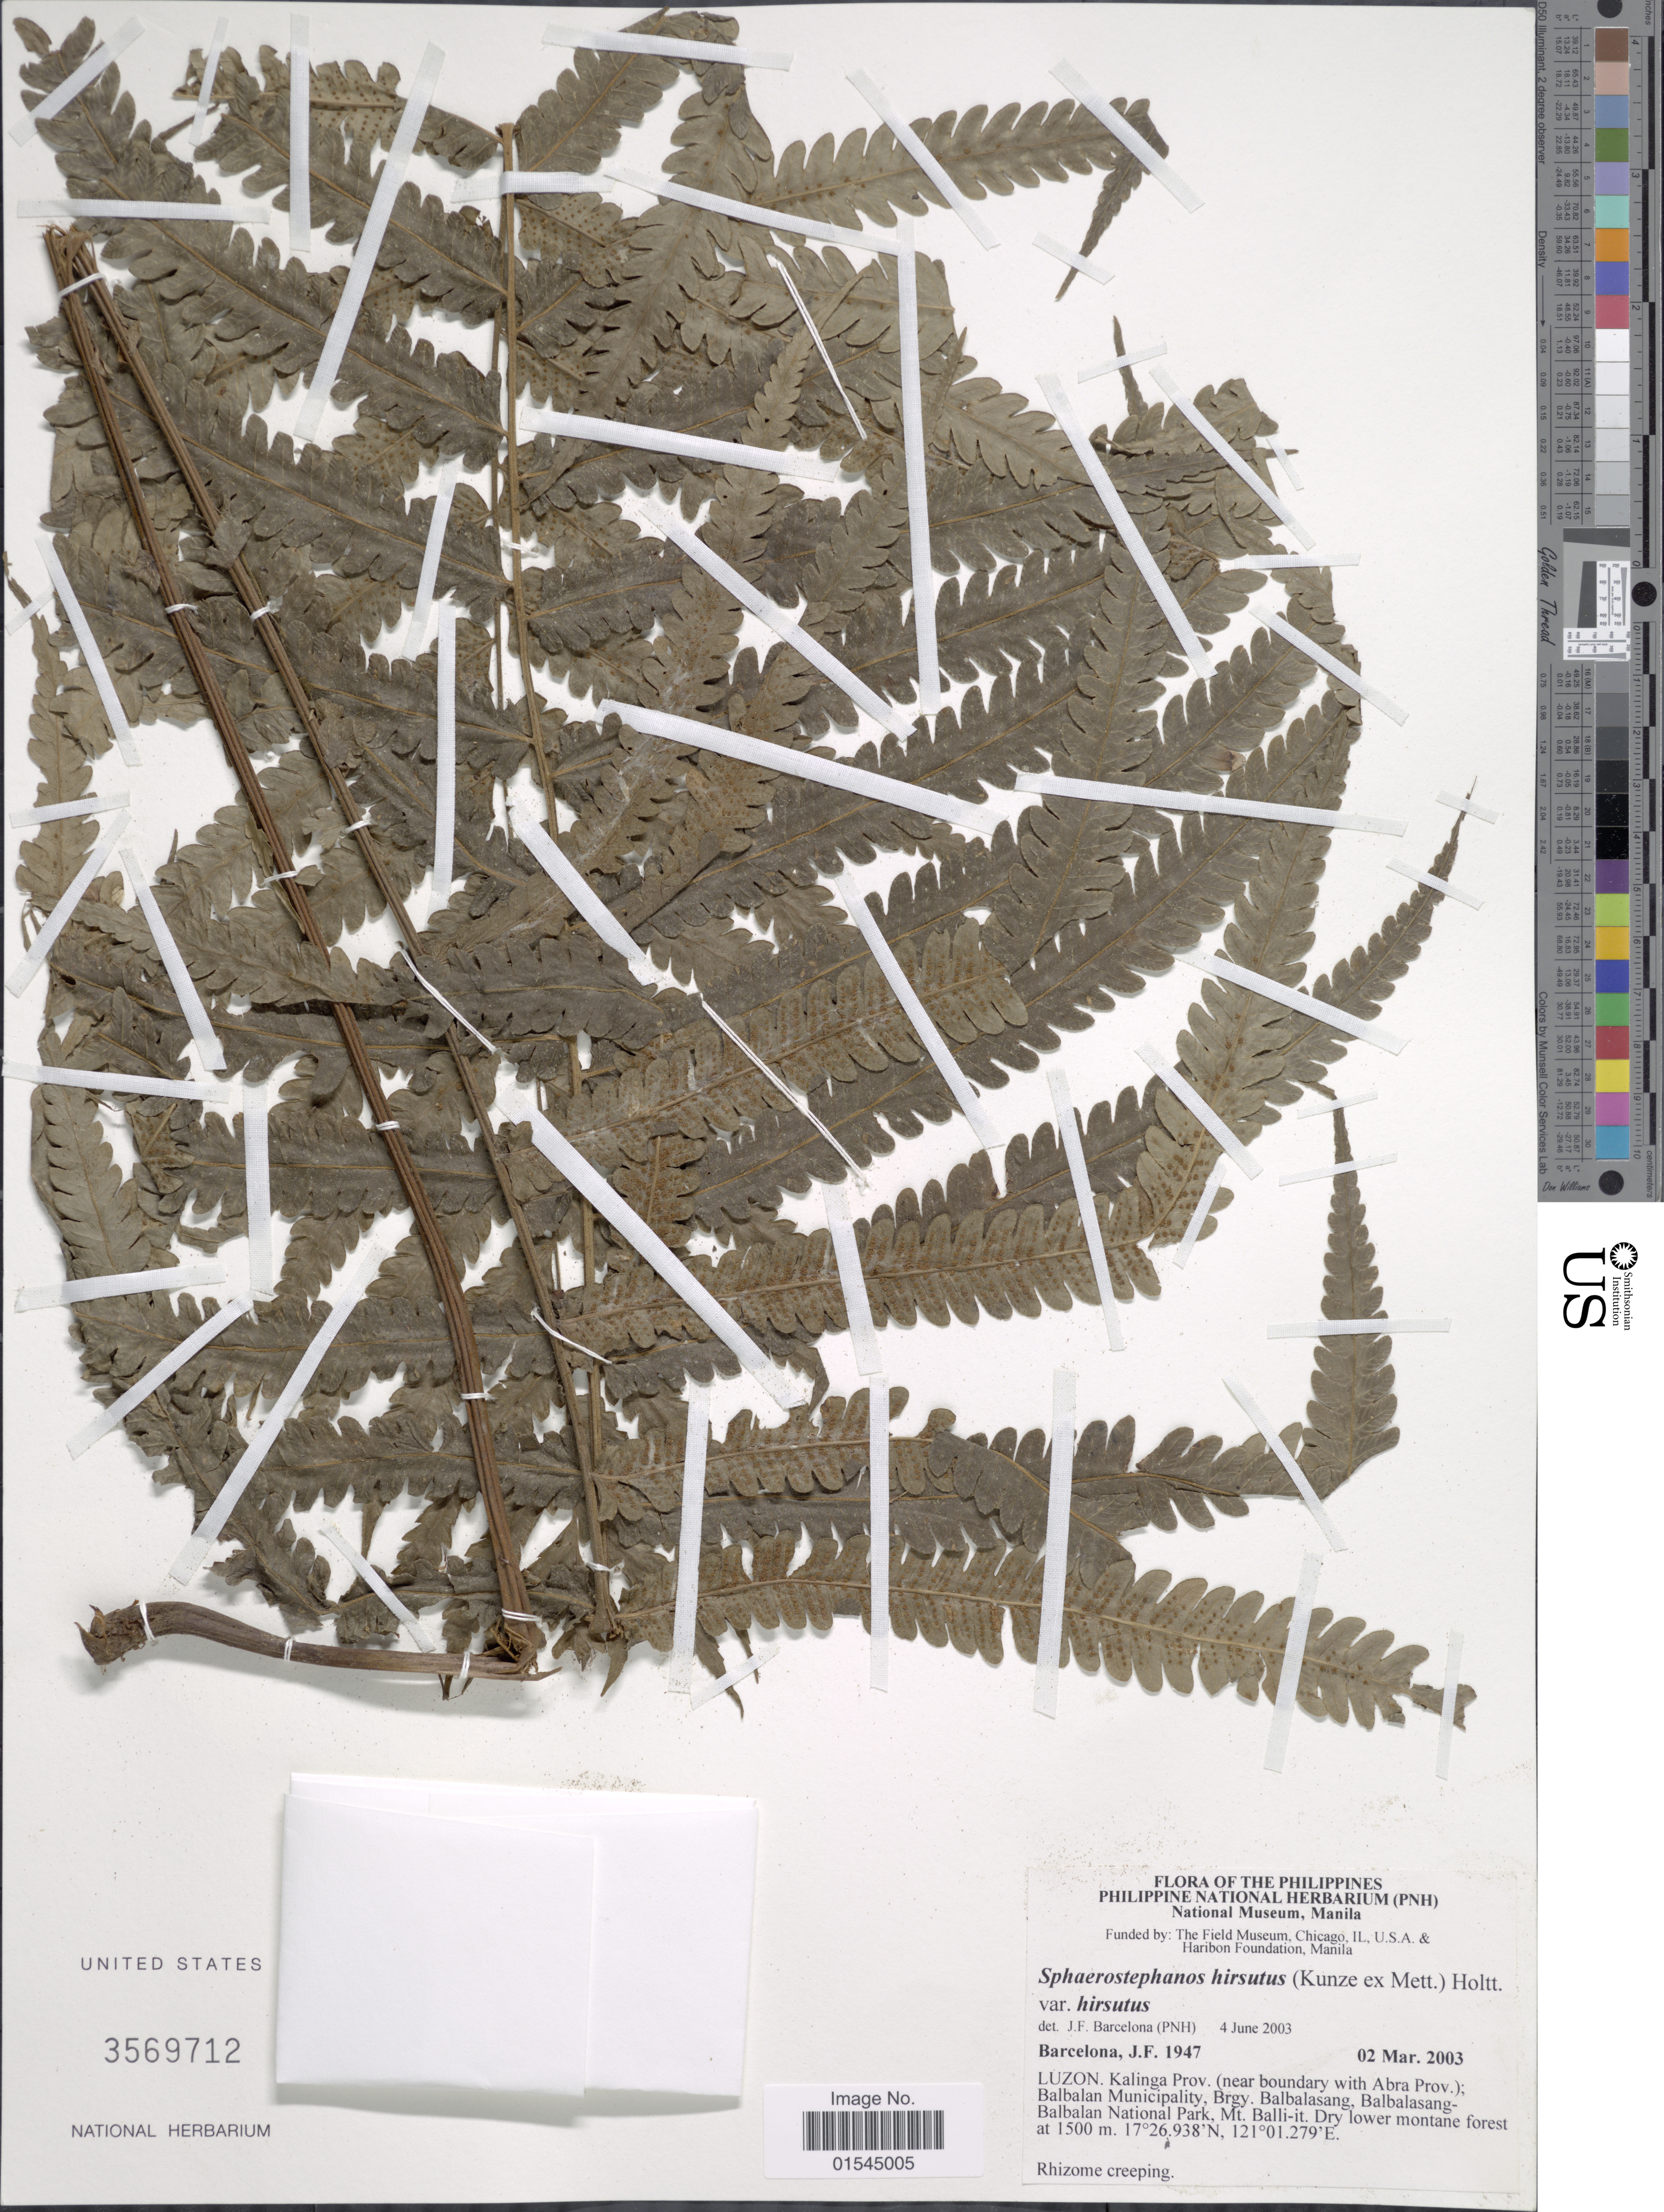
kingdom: Plantae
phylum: Tracheophyta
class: Polypodiopsida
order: Polypodiales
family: Thelypteridaceae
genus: Sphaerostephanos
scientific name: Sphaerostephanos hirsutus var. hirsutus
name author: (Kunze ex Mett.) Holttum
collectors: J. F. Barcelona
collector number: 1947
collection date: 2003-03-02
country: Philippines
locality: Luzon. Kalinga Prov. (near boundary with Abra Prov.): Balbalan Muncipality, (Brgy. Balbalasang, Balbalasang-Balbalan National Park, Mt. Balli-it.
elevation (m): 1500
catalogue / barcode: US 3569712